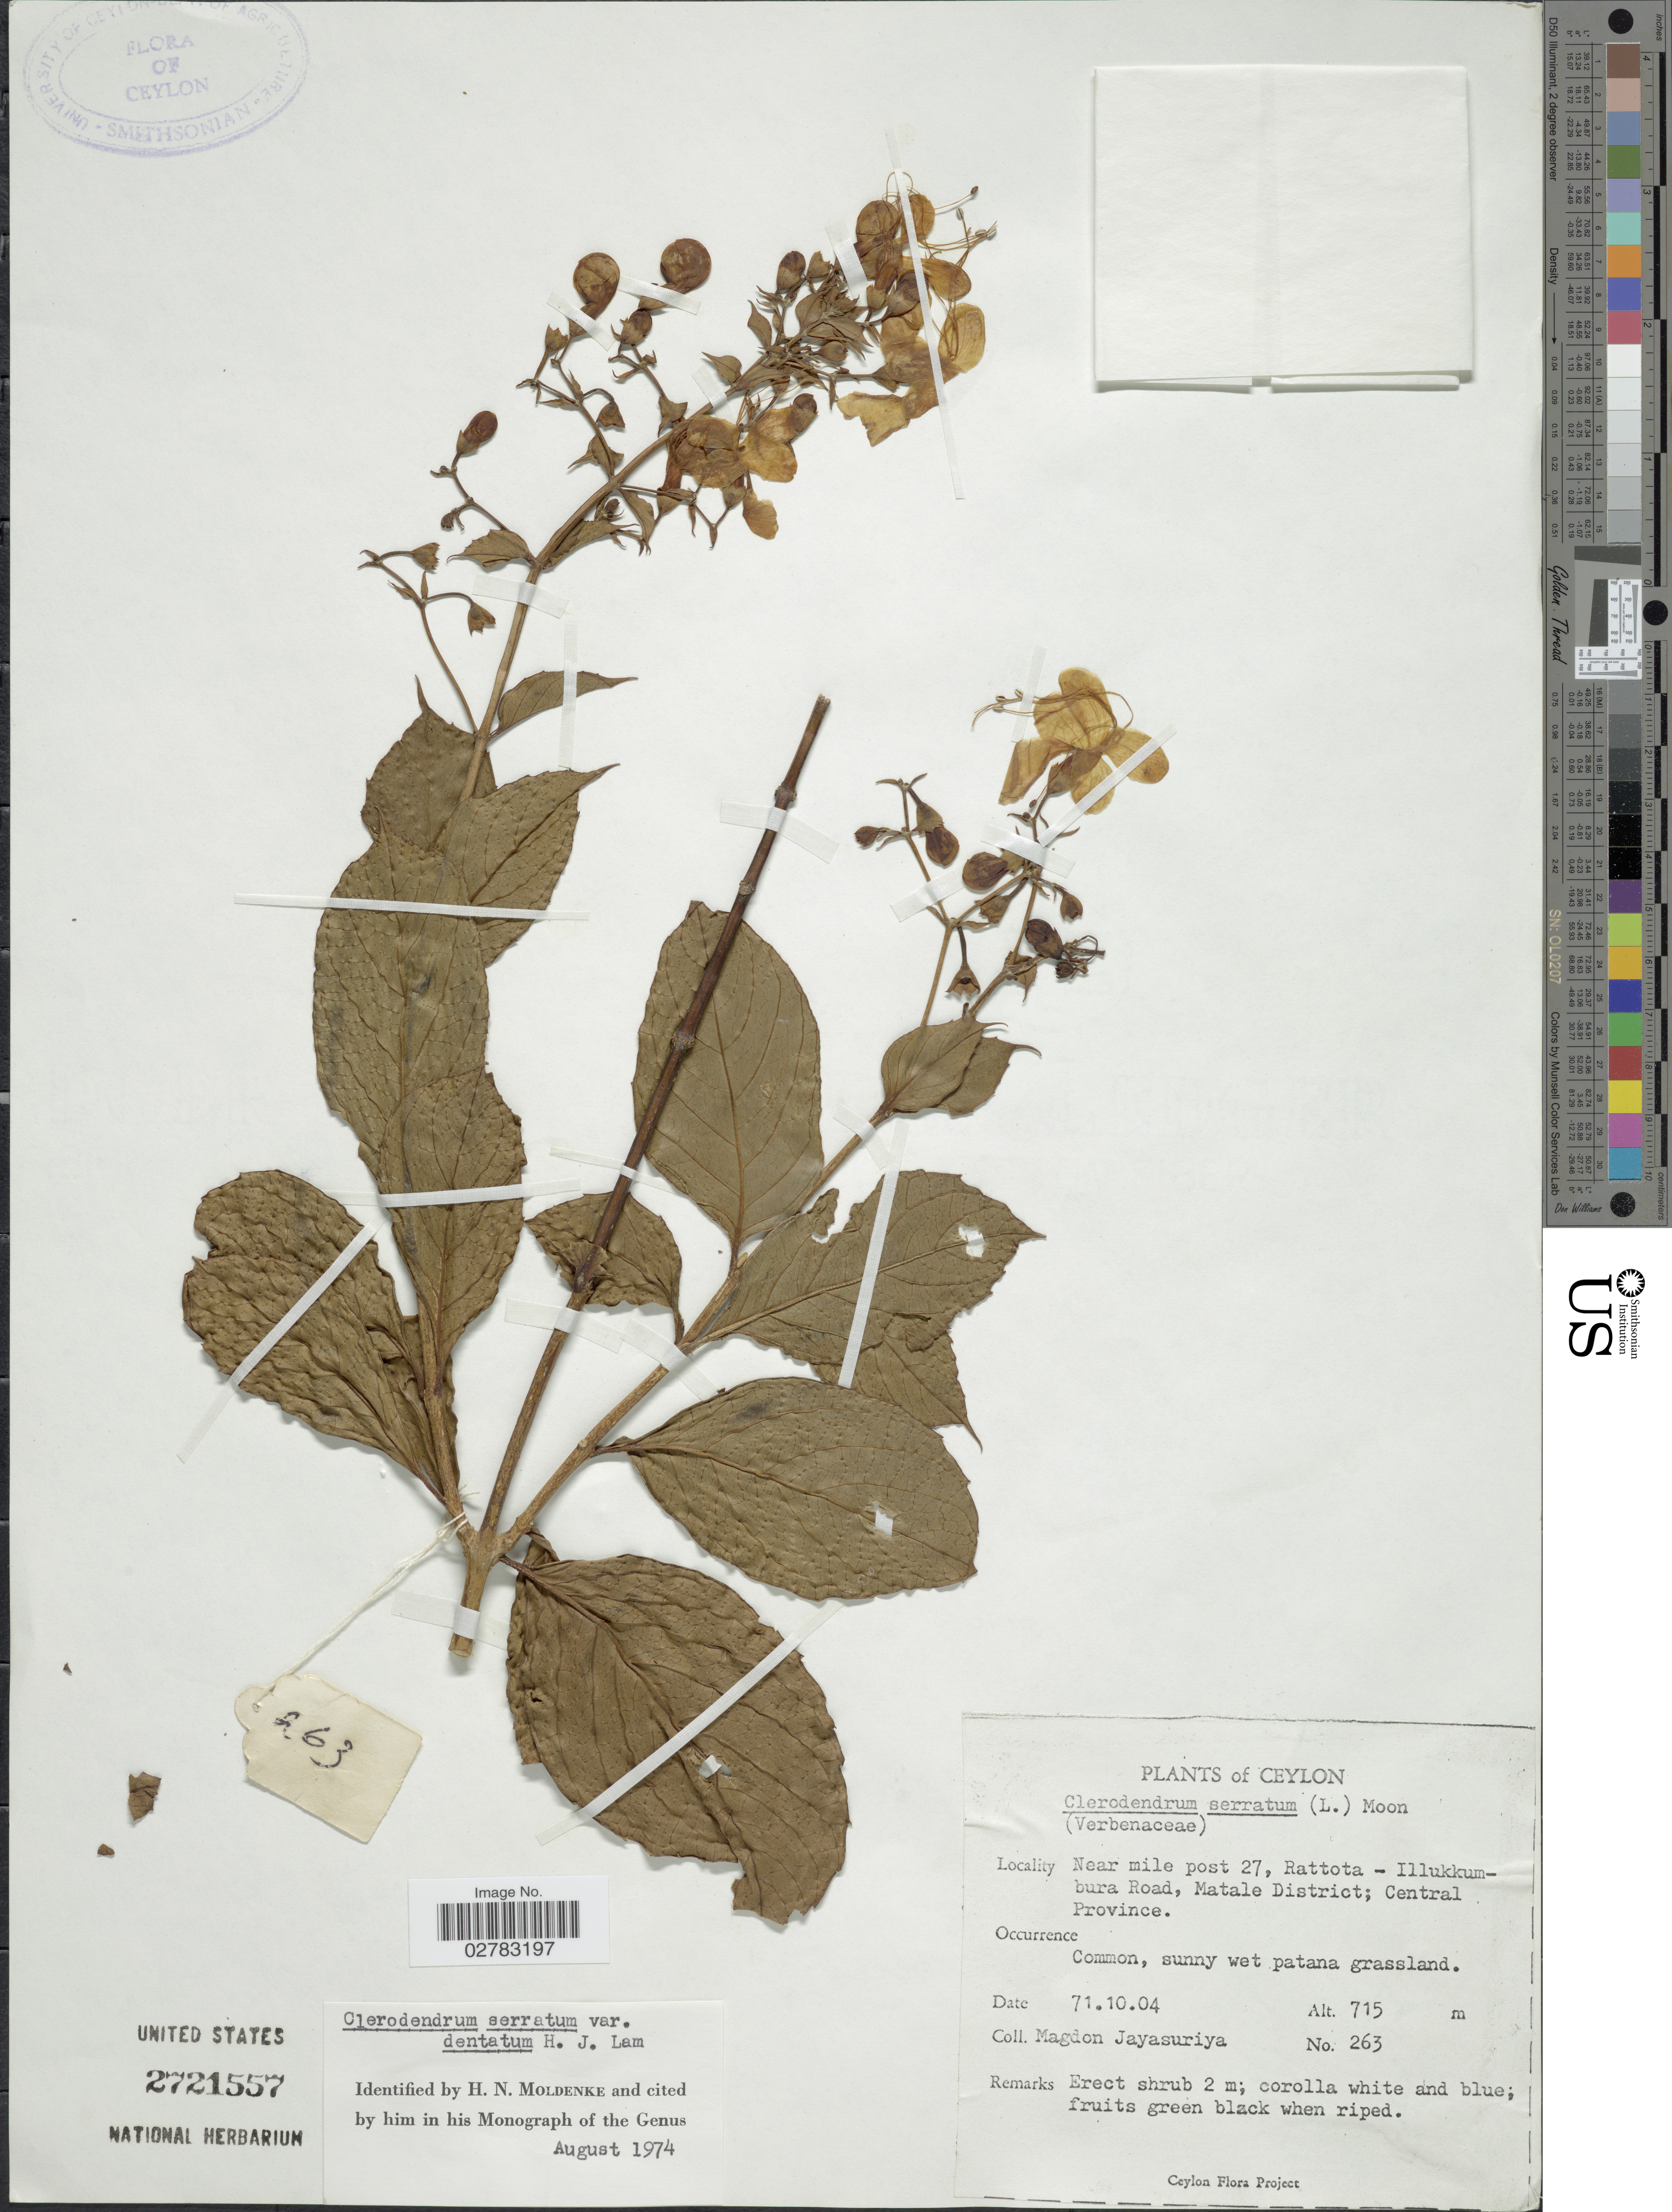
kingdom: Plantae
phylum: Tracheophyta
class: Magnoliopsida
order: Lamiales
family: Lamiaceae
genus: Clerodendrum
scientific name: Clerodendrum serratum var. dentatum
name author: H.J. Lam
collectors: A. H. Jayasuriya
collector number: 263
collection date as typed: Transcribed d/m/y: 4/10/71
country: Sri Lanka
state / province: Central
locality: Ceylon. Near mile post 27, Rattota-Illukkumbura Road, Matale District.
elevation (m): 715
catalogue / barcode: US 2721557